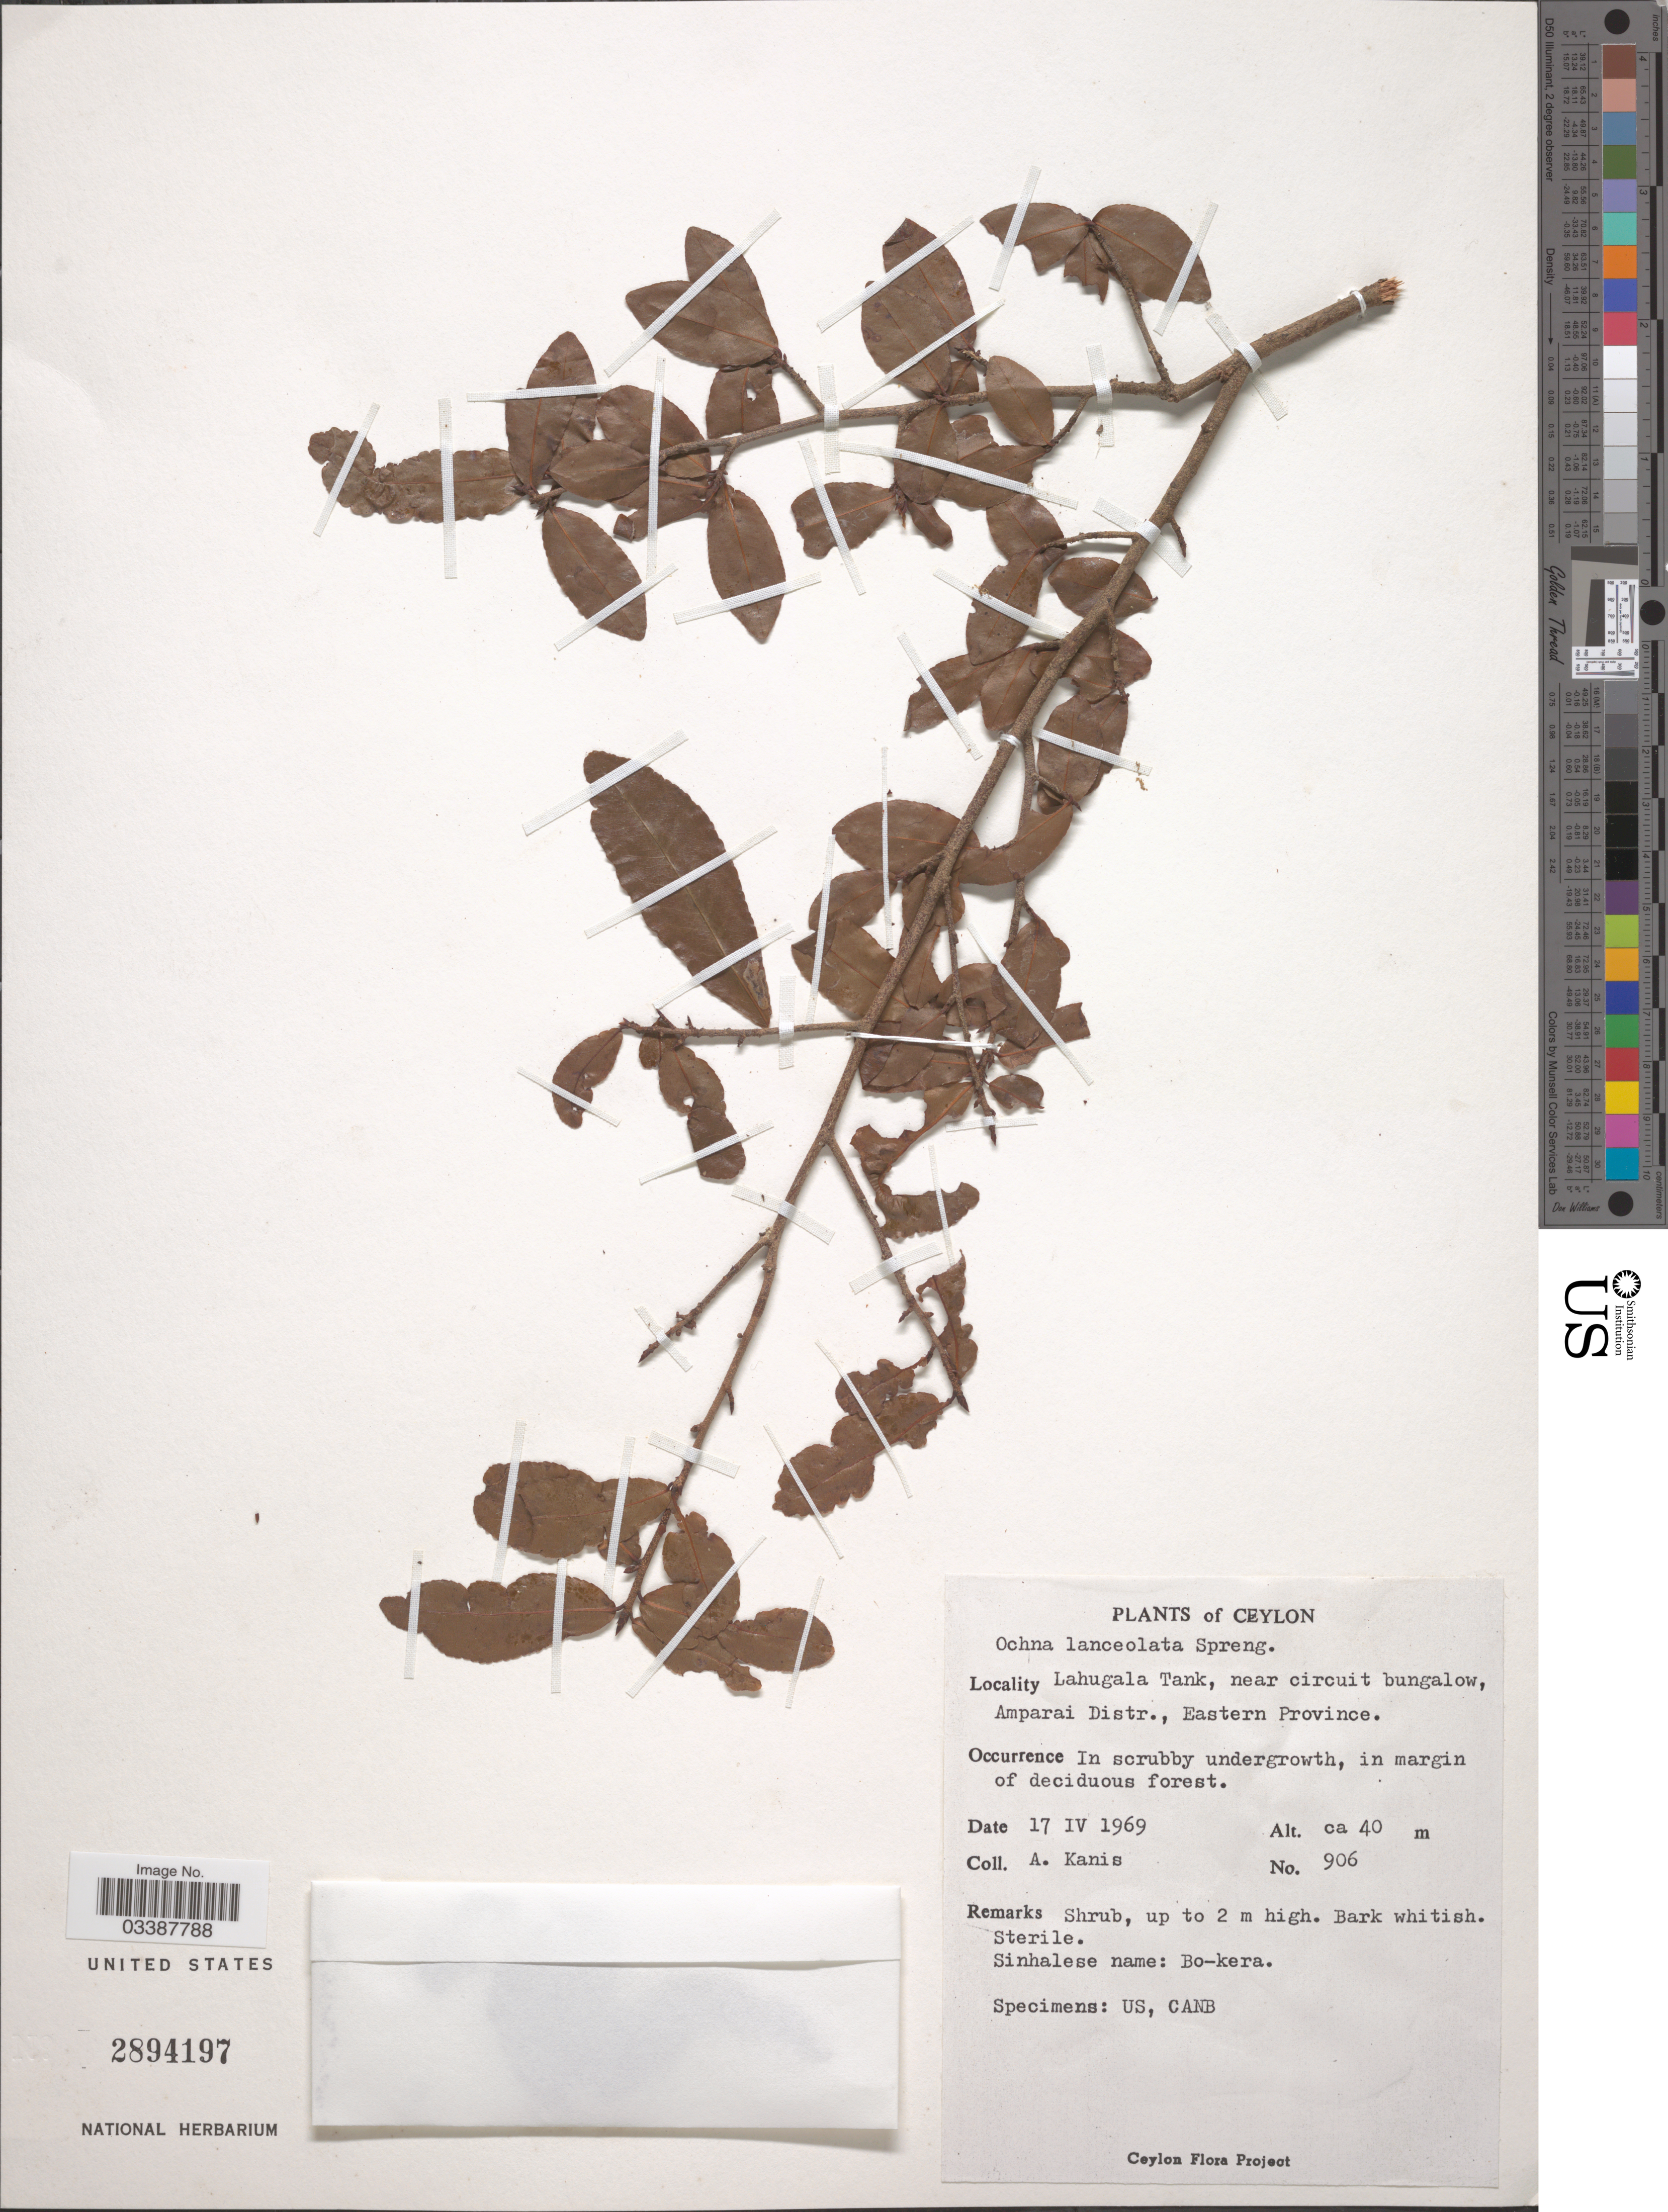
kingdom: Plantae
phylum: Tracheophyta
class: Magnoliopsida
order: Malpighiales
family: Ochnaceae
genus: Ochna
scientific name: Ochna lanceolata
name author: Spreng.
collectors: A. Kanis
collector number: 906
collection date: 1969-04-17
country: Sri Lanka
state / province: Eastern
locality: Ceylon. Lahugala Tank, near circuit bungalow, Amparai Distr.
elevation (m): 40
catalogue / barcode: US 2894197